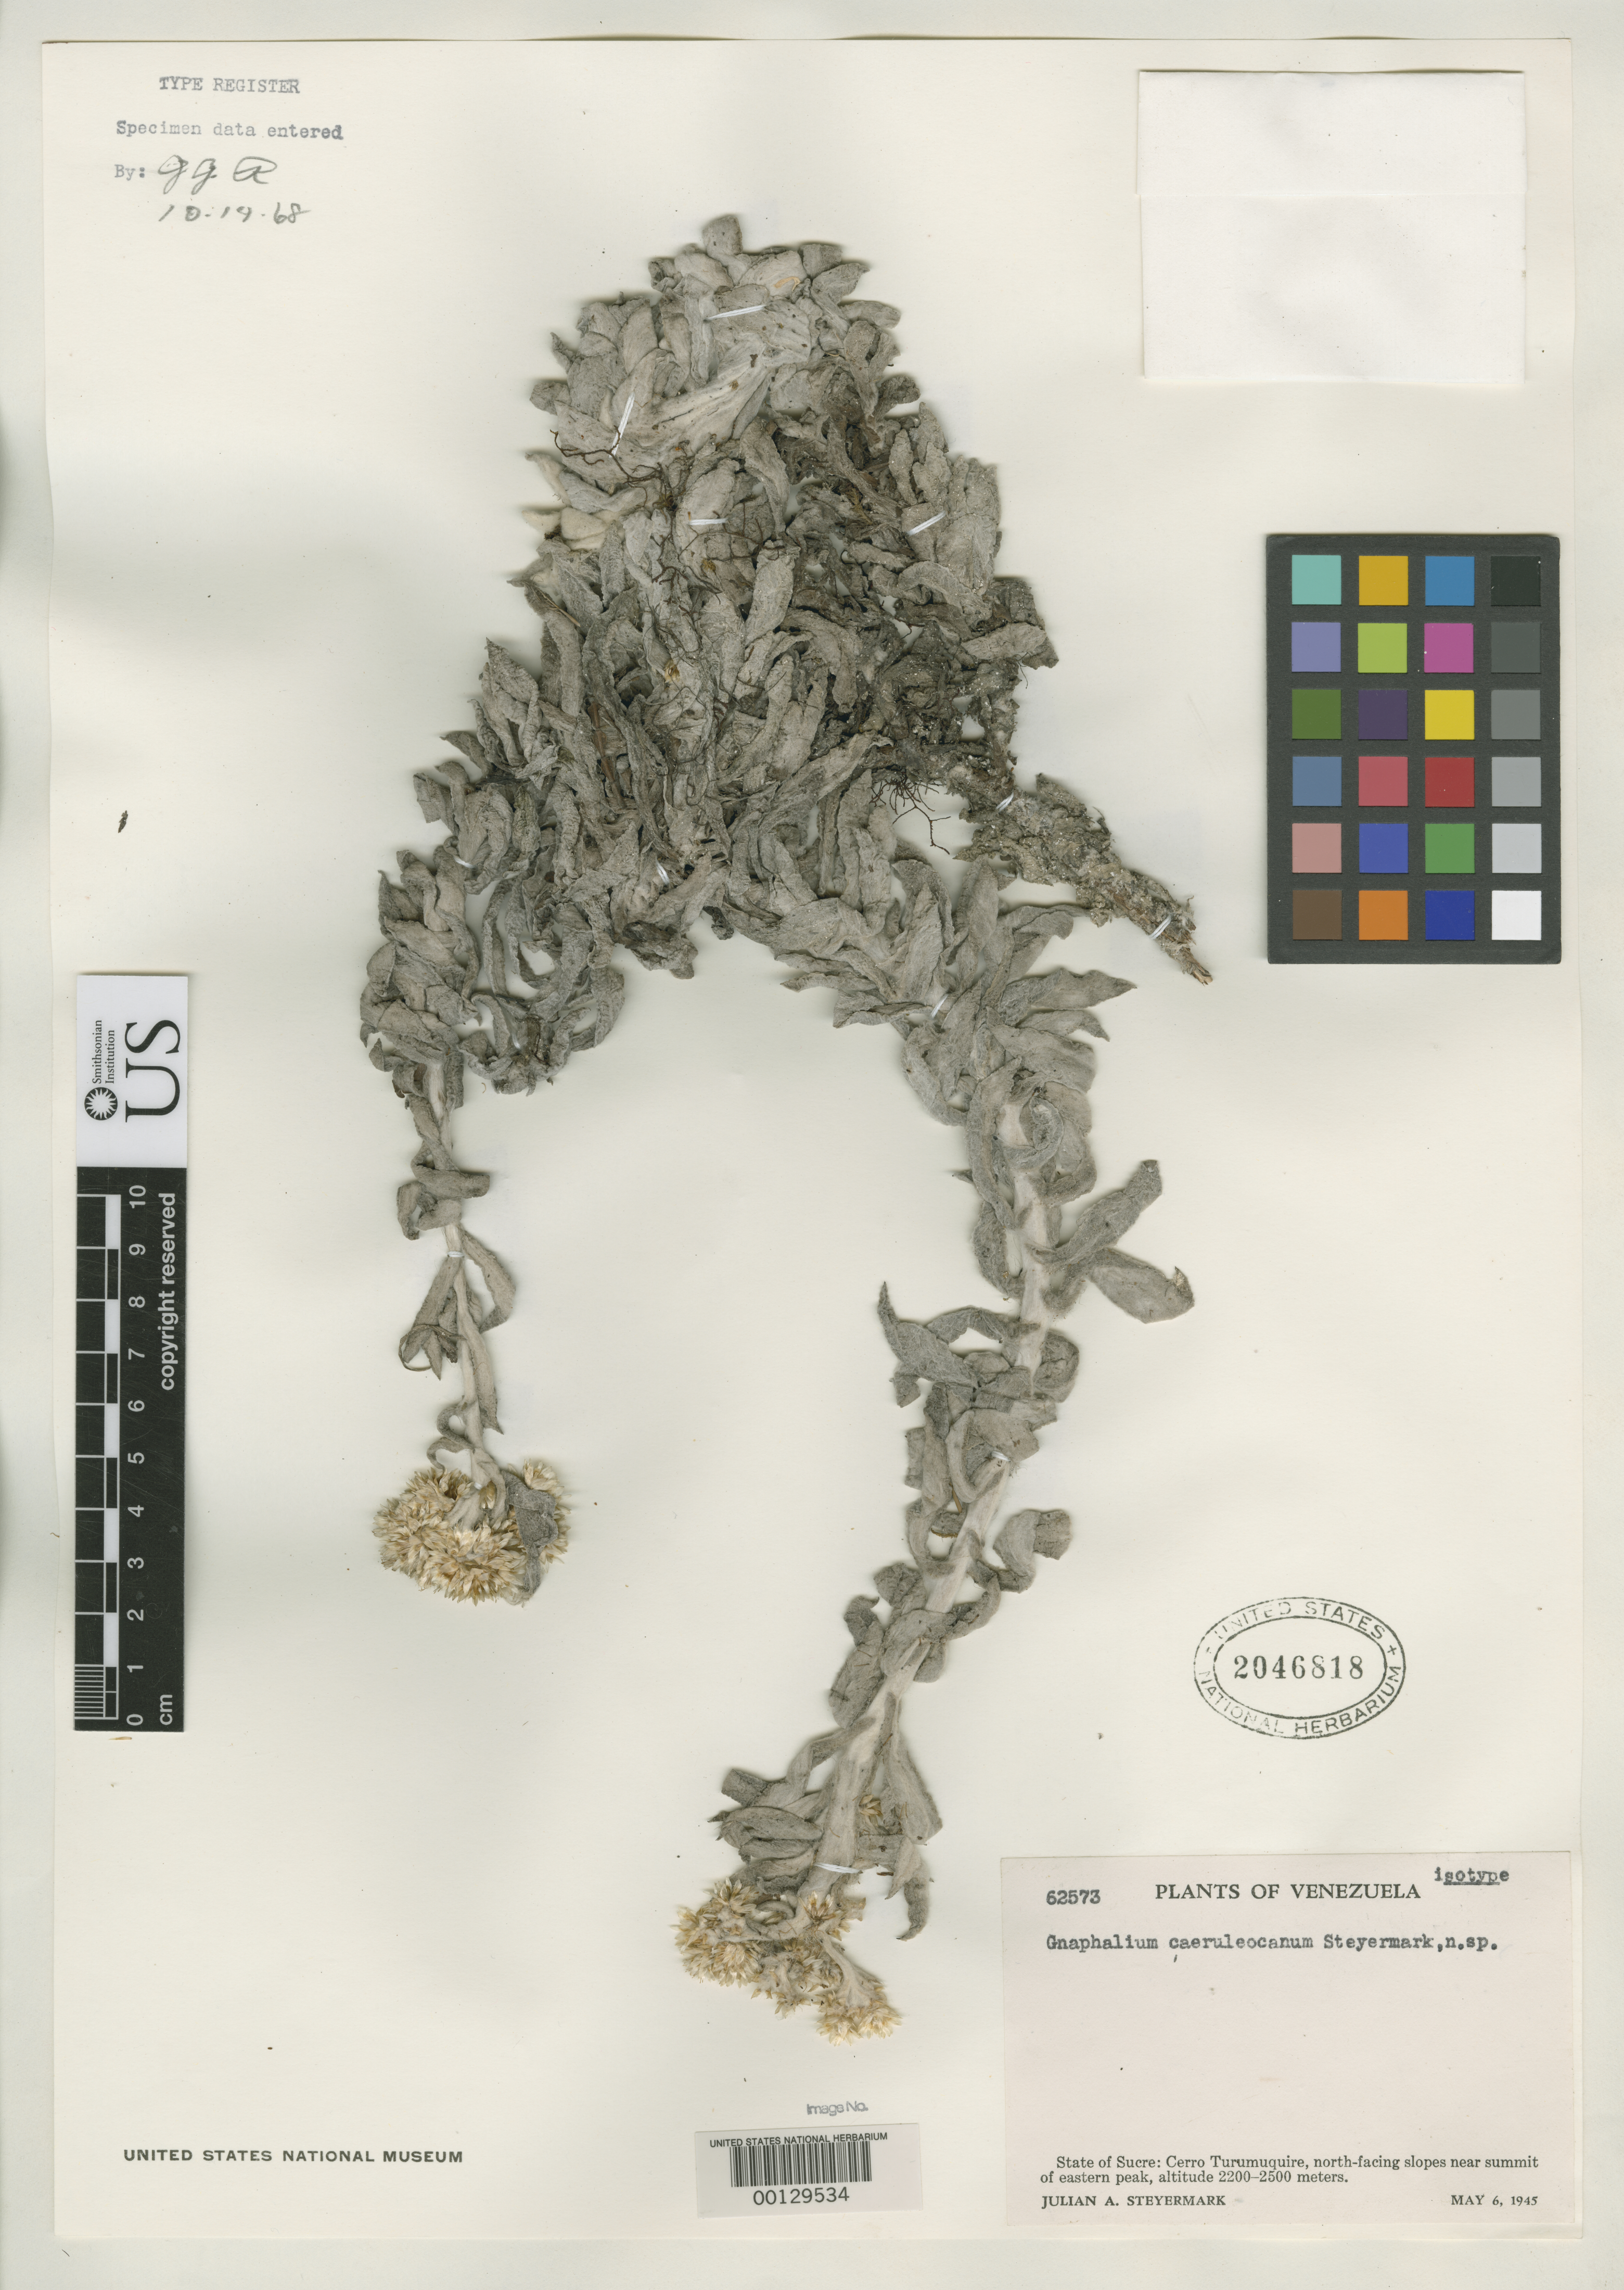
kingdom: Plantae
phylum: Tracheophyta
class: Magnoliopsida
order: Asterales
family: Asteraceae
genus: Gnaphalium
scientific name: Gnaphalium caeruleocanum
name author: Steyerm.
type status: Isotype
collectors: J. Steyermark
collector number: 62573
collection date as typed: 06 May 1945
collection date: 1945-05-06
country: Venezuela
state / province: Sucre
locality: Cerro Turumuquire.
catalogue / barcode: US 2046818